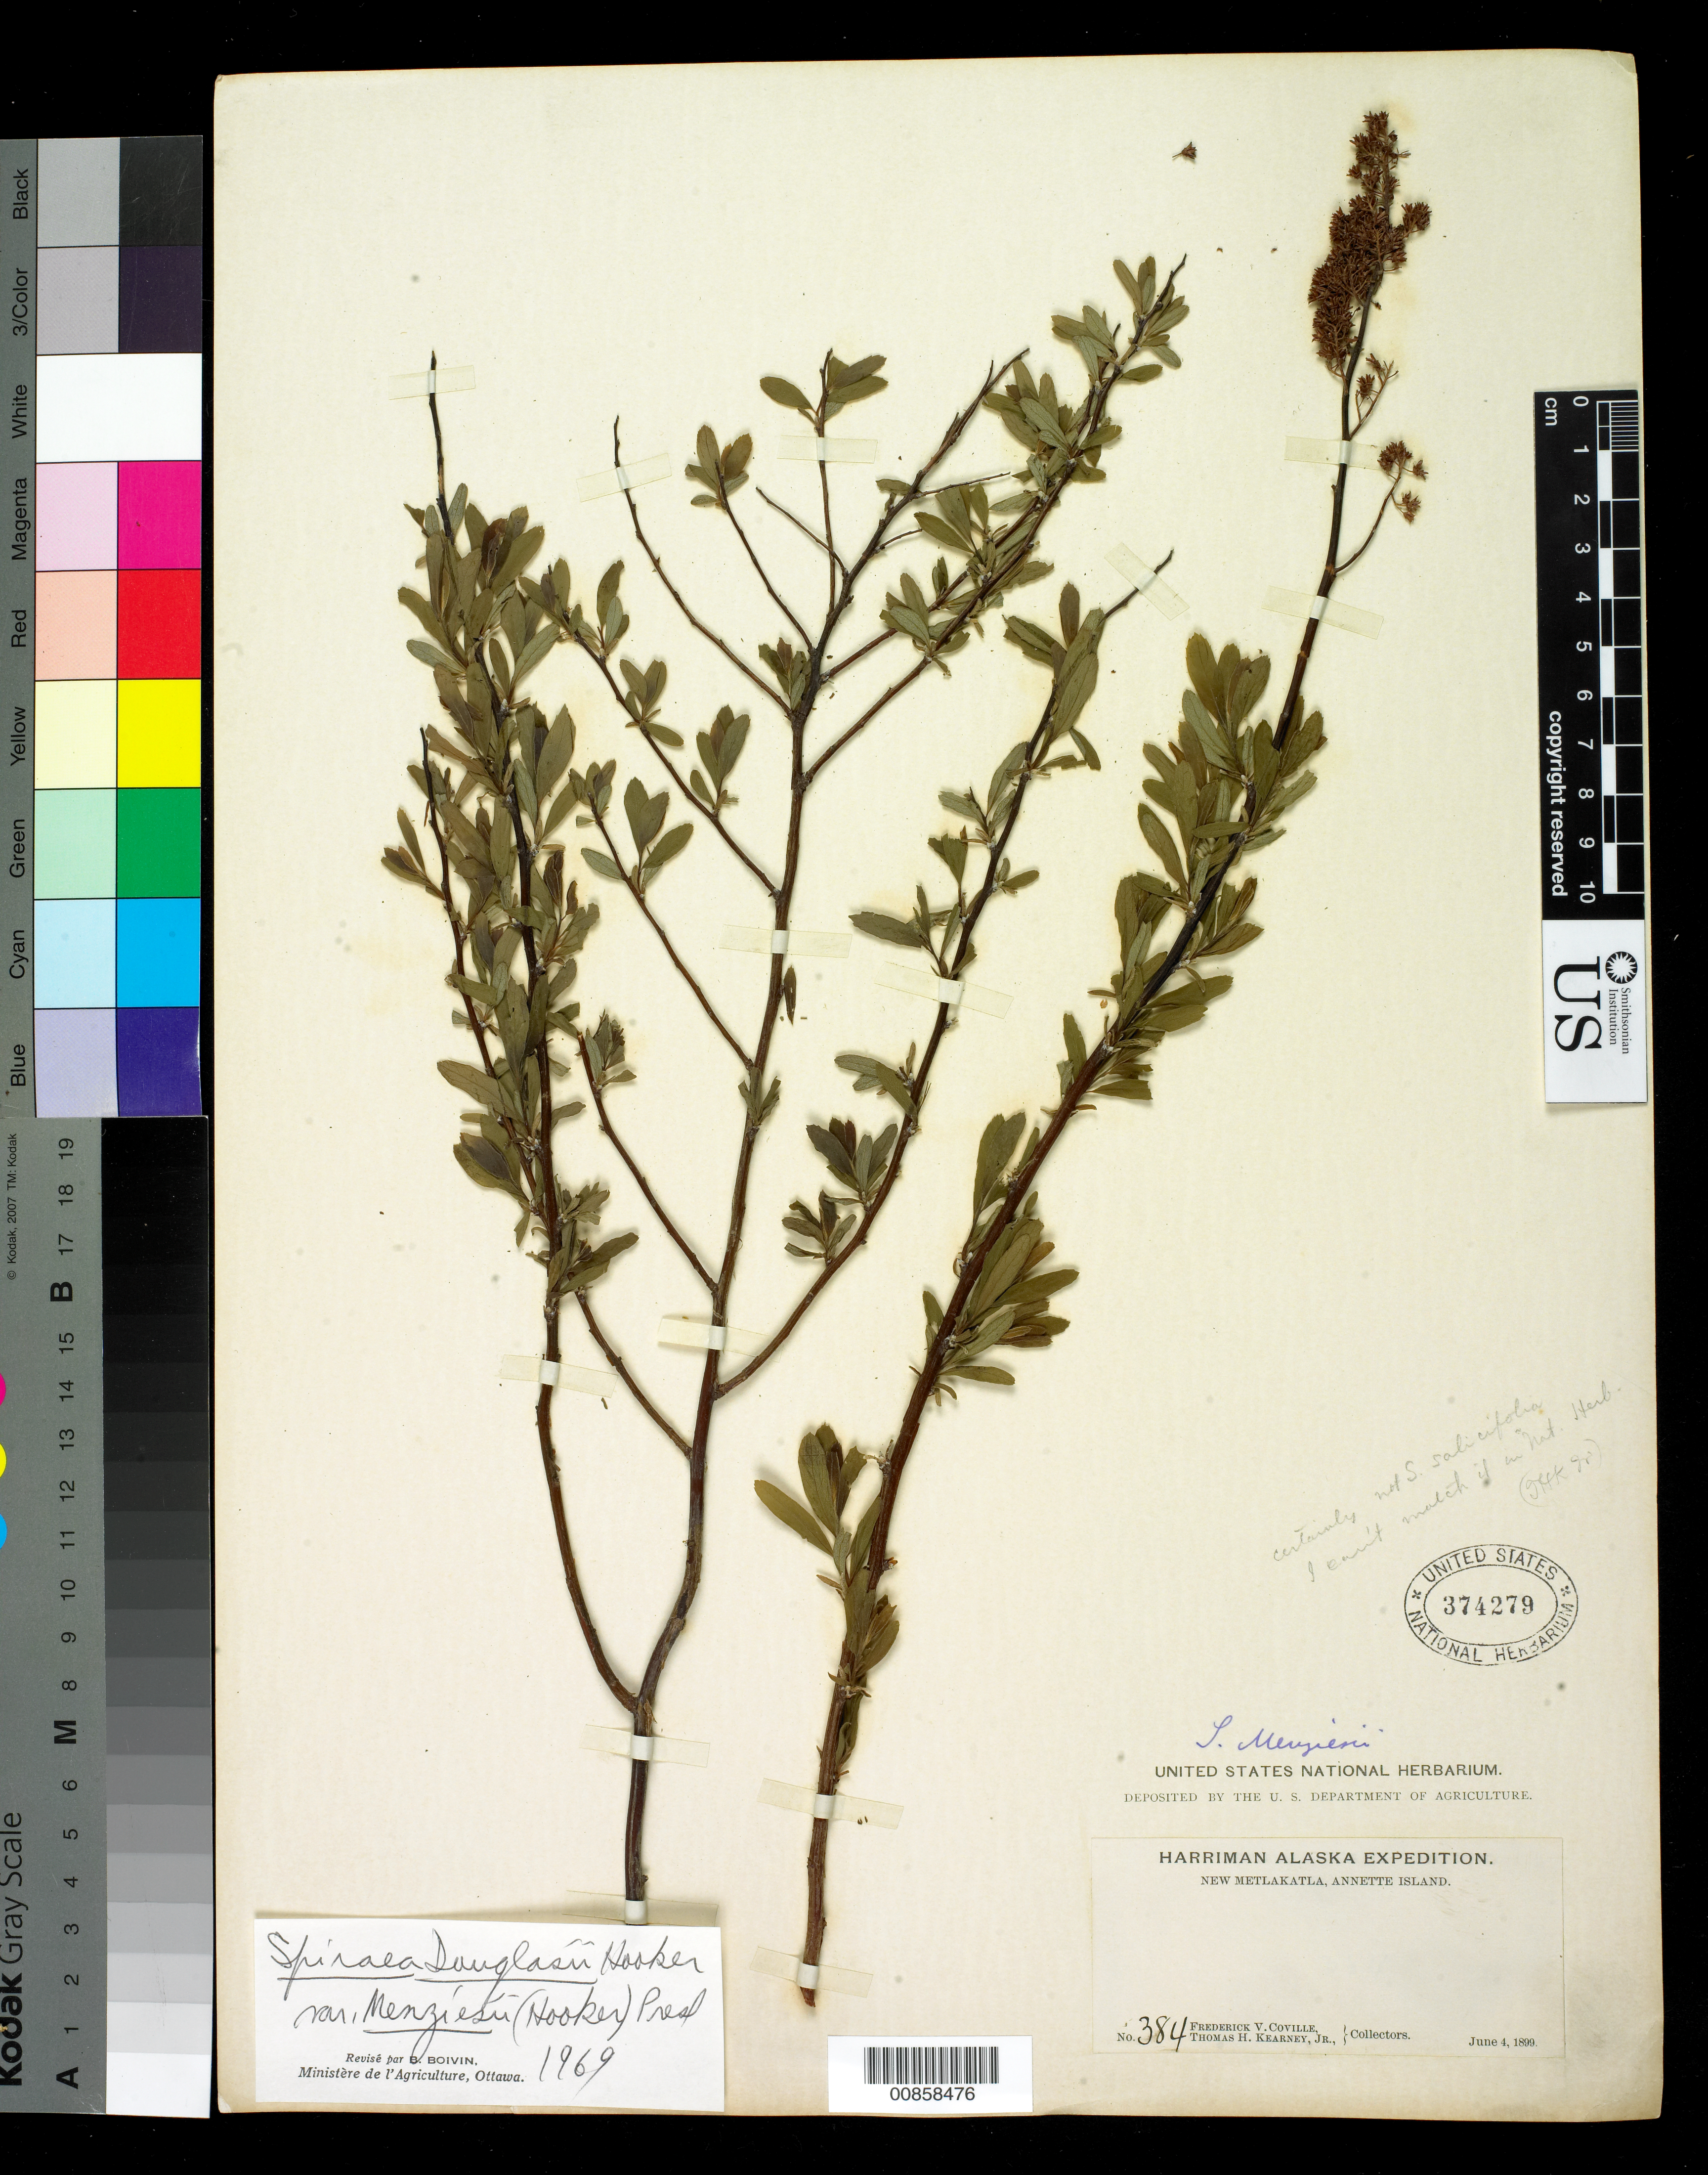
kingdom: Plantae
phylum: Tracheophyta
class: Magnoliopsida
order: Rosales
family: Rosaceae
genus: Spiraea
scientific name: Spiraea douglasii subsp. menziesii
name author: (Hook.) C. Presl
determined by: Boivin, Joseph R. B.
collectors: F. V. Coville & T. H. Kearney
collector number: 384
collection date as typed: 04 Jun 1899 to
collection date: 1899-06-04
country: United States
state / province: Alaska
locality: New Metlakatla, Annette Island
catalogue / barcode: US 374279